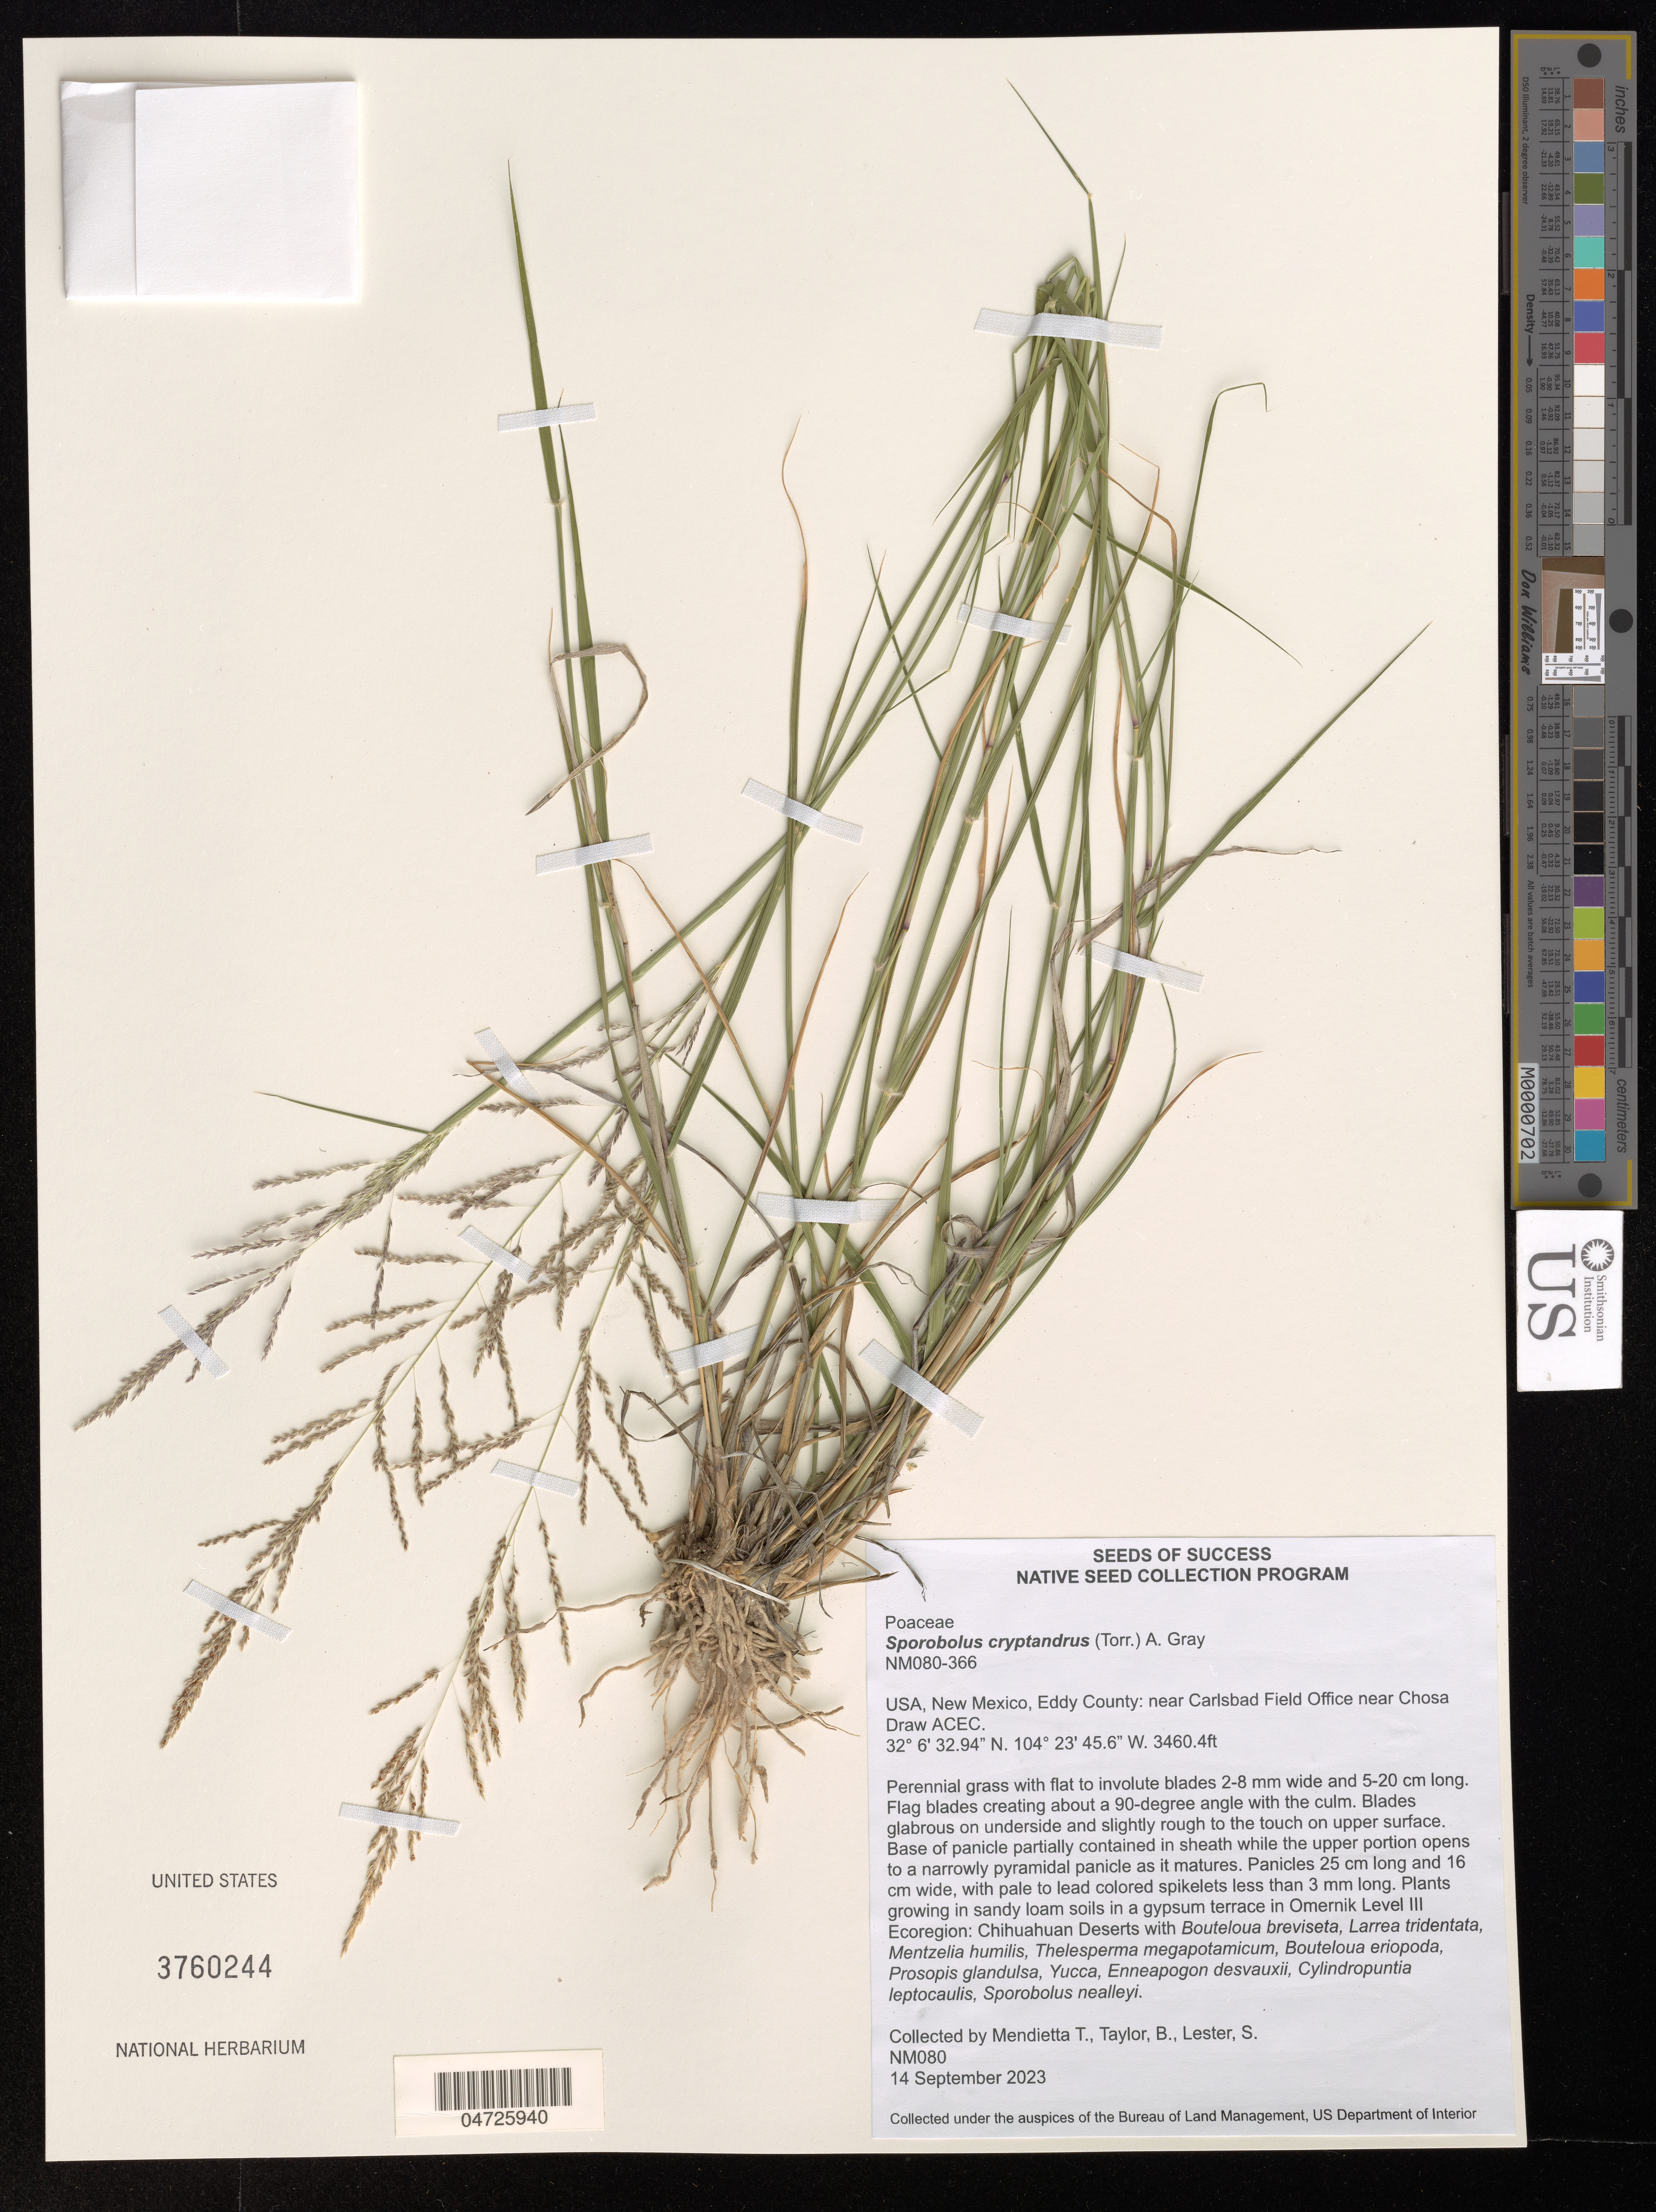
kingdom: Plantae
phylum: Tracheophyta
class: Liliopsida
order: Poales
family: Poaceae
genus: Sporobolus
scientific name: Sporobolus cryptandrus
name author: (Torr.) A. Gray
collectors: T. Mendietta & B. Taylor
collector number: NM080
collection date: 2023-09-14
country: United States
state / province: New Mexico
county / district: Eddy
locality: Eddy County: near Carlsbad Field Office near Chosa Draw ACEC.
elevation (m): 1054.7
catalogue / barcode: US 3760244